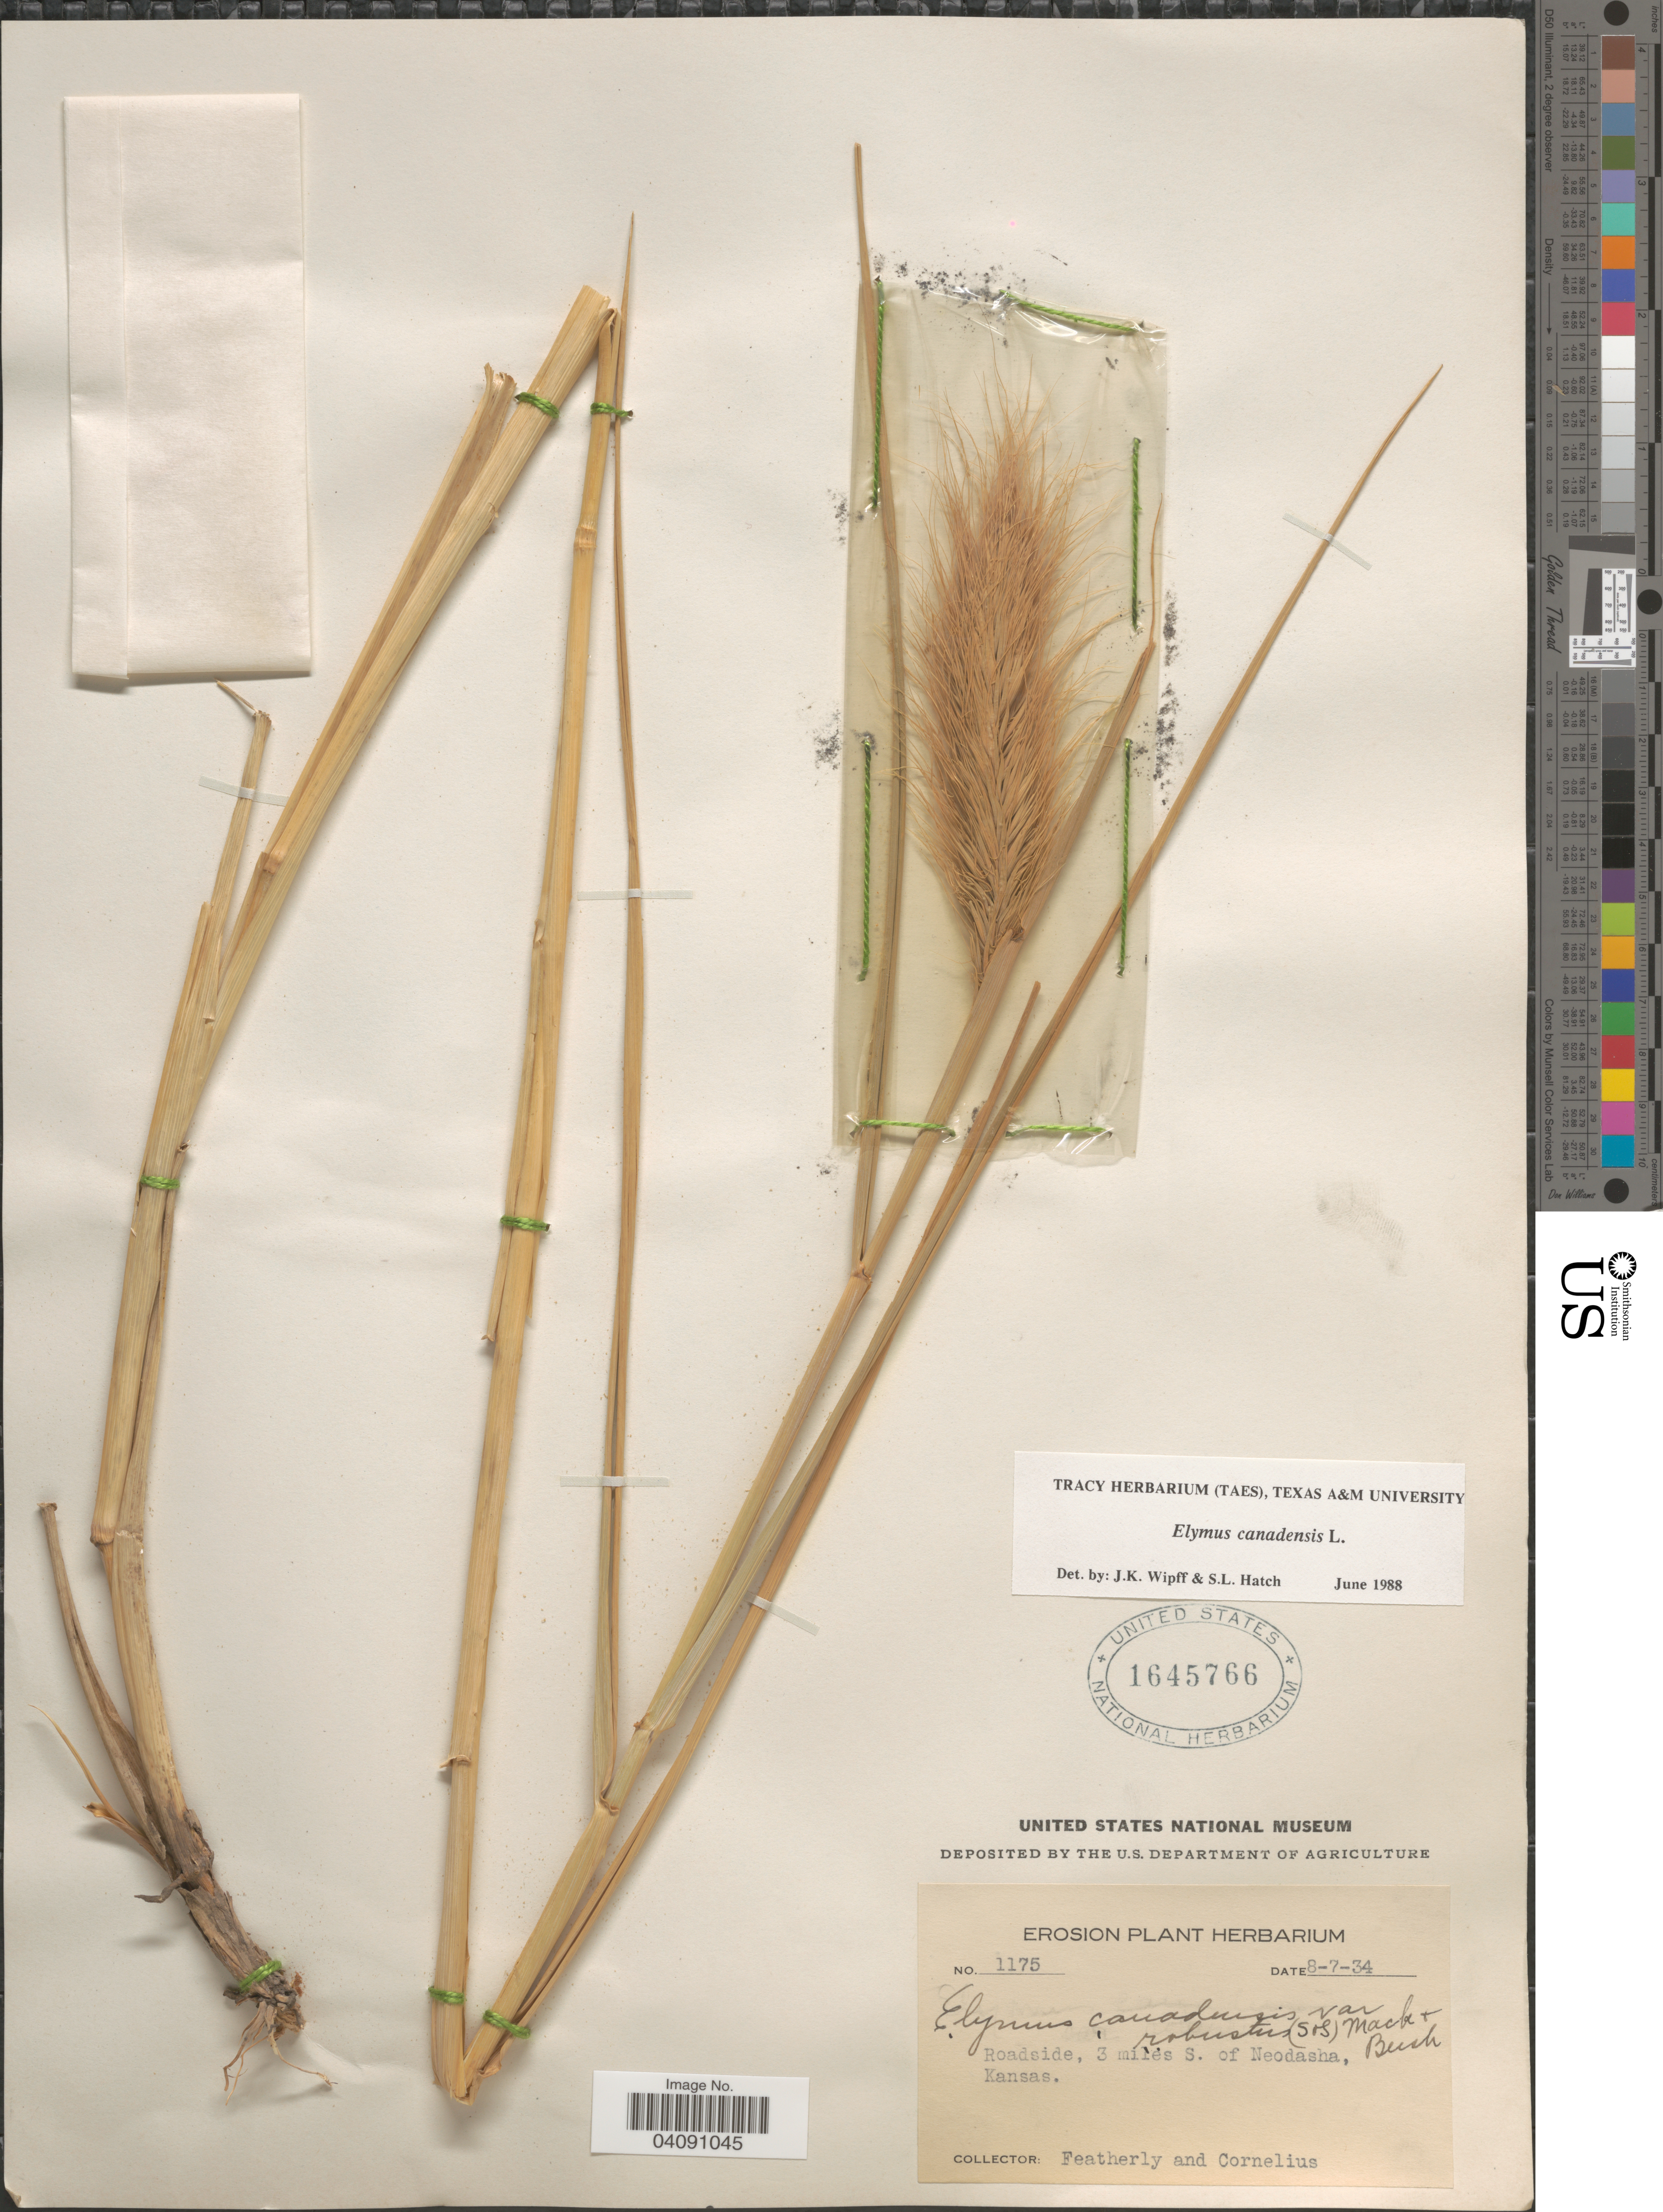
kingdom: Plantae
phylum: Tracheophyta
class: Liliopsida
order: Poales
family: Poaceae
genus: Elymus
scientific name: Elymus canadensis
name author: L.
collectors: H. Featherly & Cornelius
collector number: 1175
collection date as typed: Transcribed d/m/y: 7/8/34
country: United States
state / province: Kansas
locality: Roadside, 3 miles S. of Neodasha.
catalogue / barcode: US 1645766